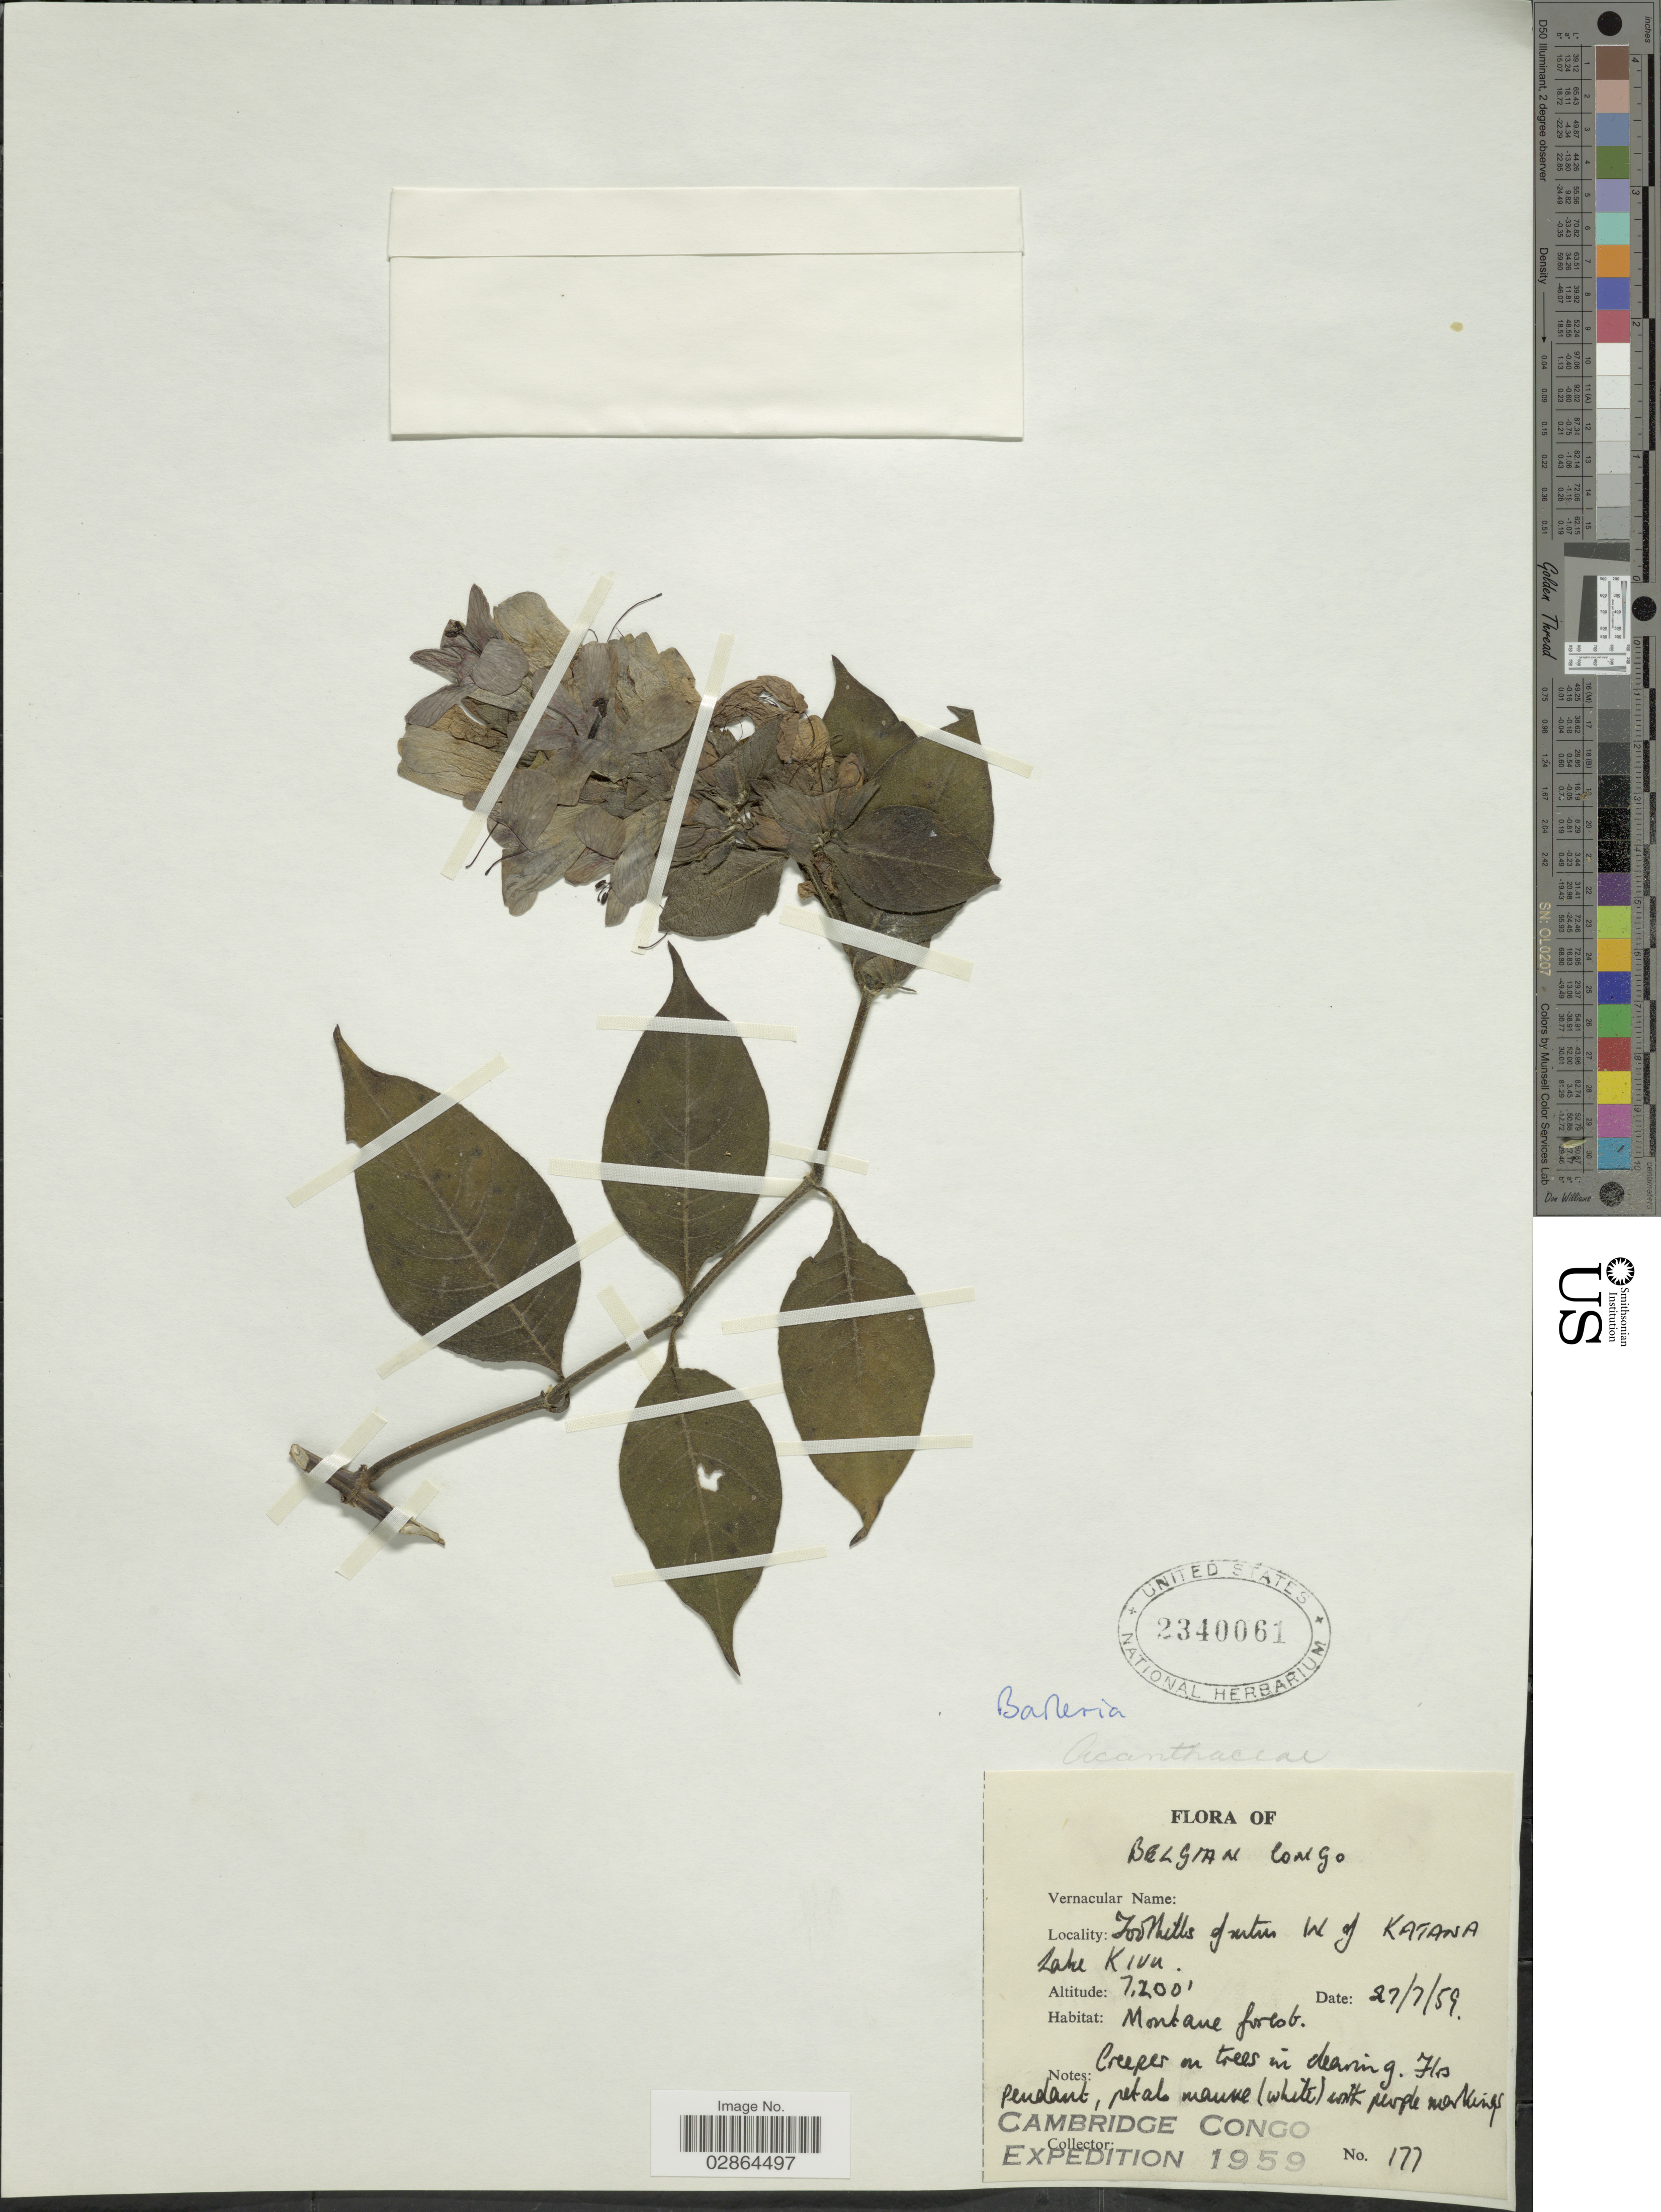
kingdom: Plantae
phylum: Tracheophyta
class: Magnoliopsida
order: Lamiales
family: Acanthaceae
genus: Barleria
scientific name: Barleria sp.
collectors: Cambridge Congo Expedition 1959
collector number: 177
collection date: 1959-07-27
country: Congo, Democratic Republic of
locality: Belgian Congo. Foothills of mtn W of Katana Lake Kivu.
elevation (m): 2195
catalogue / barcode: US 2340061